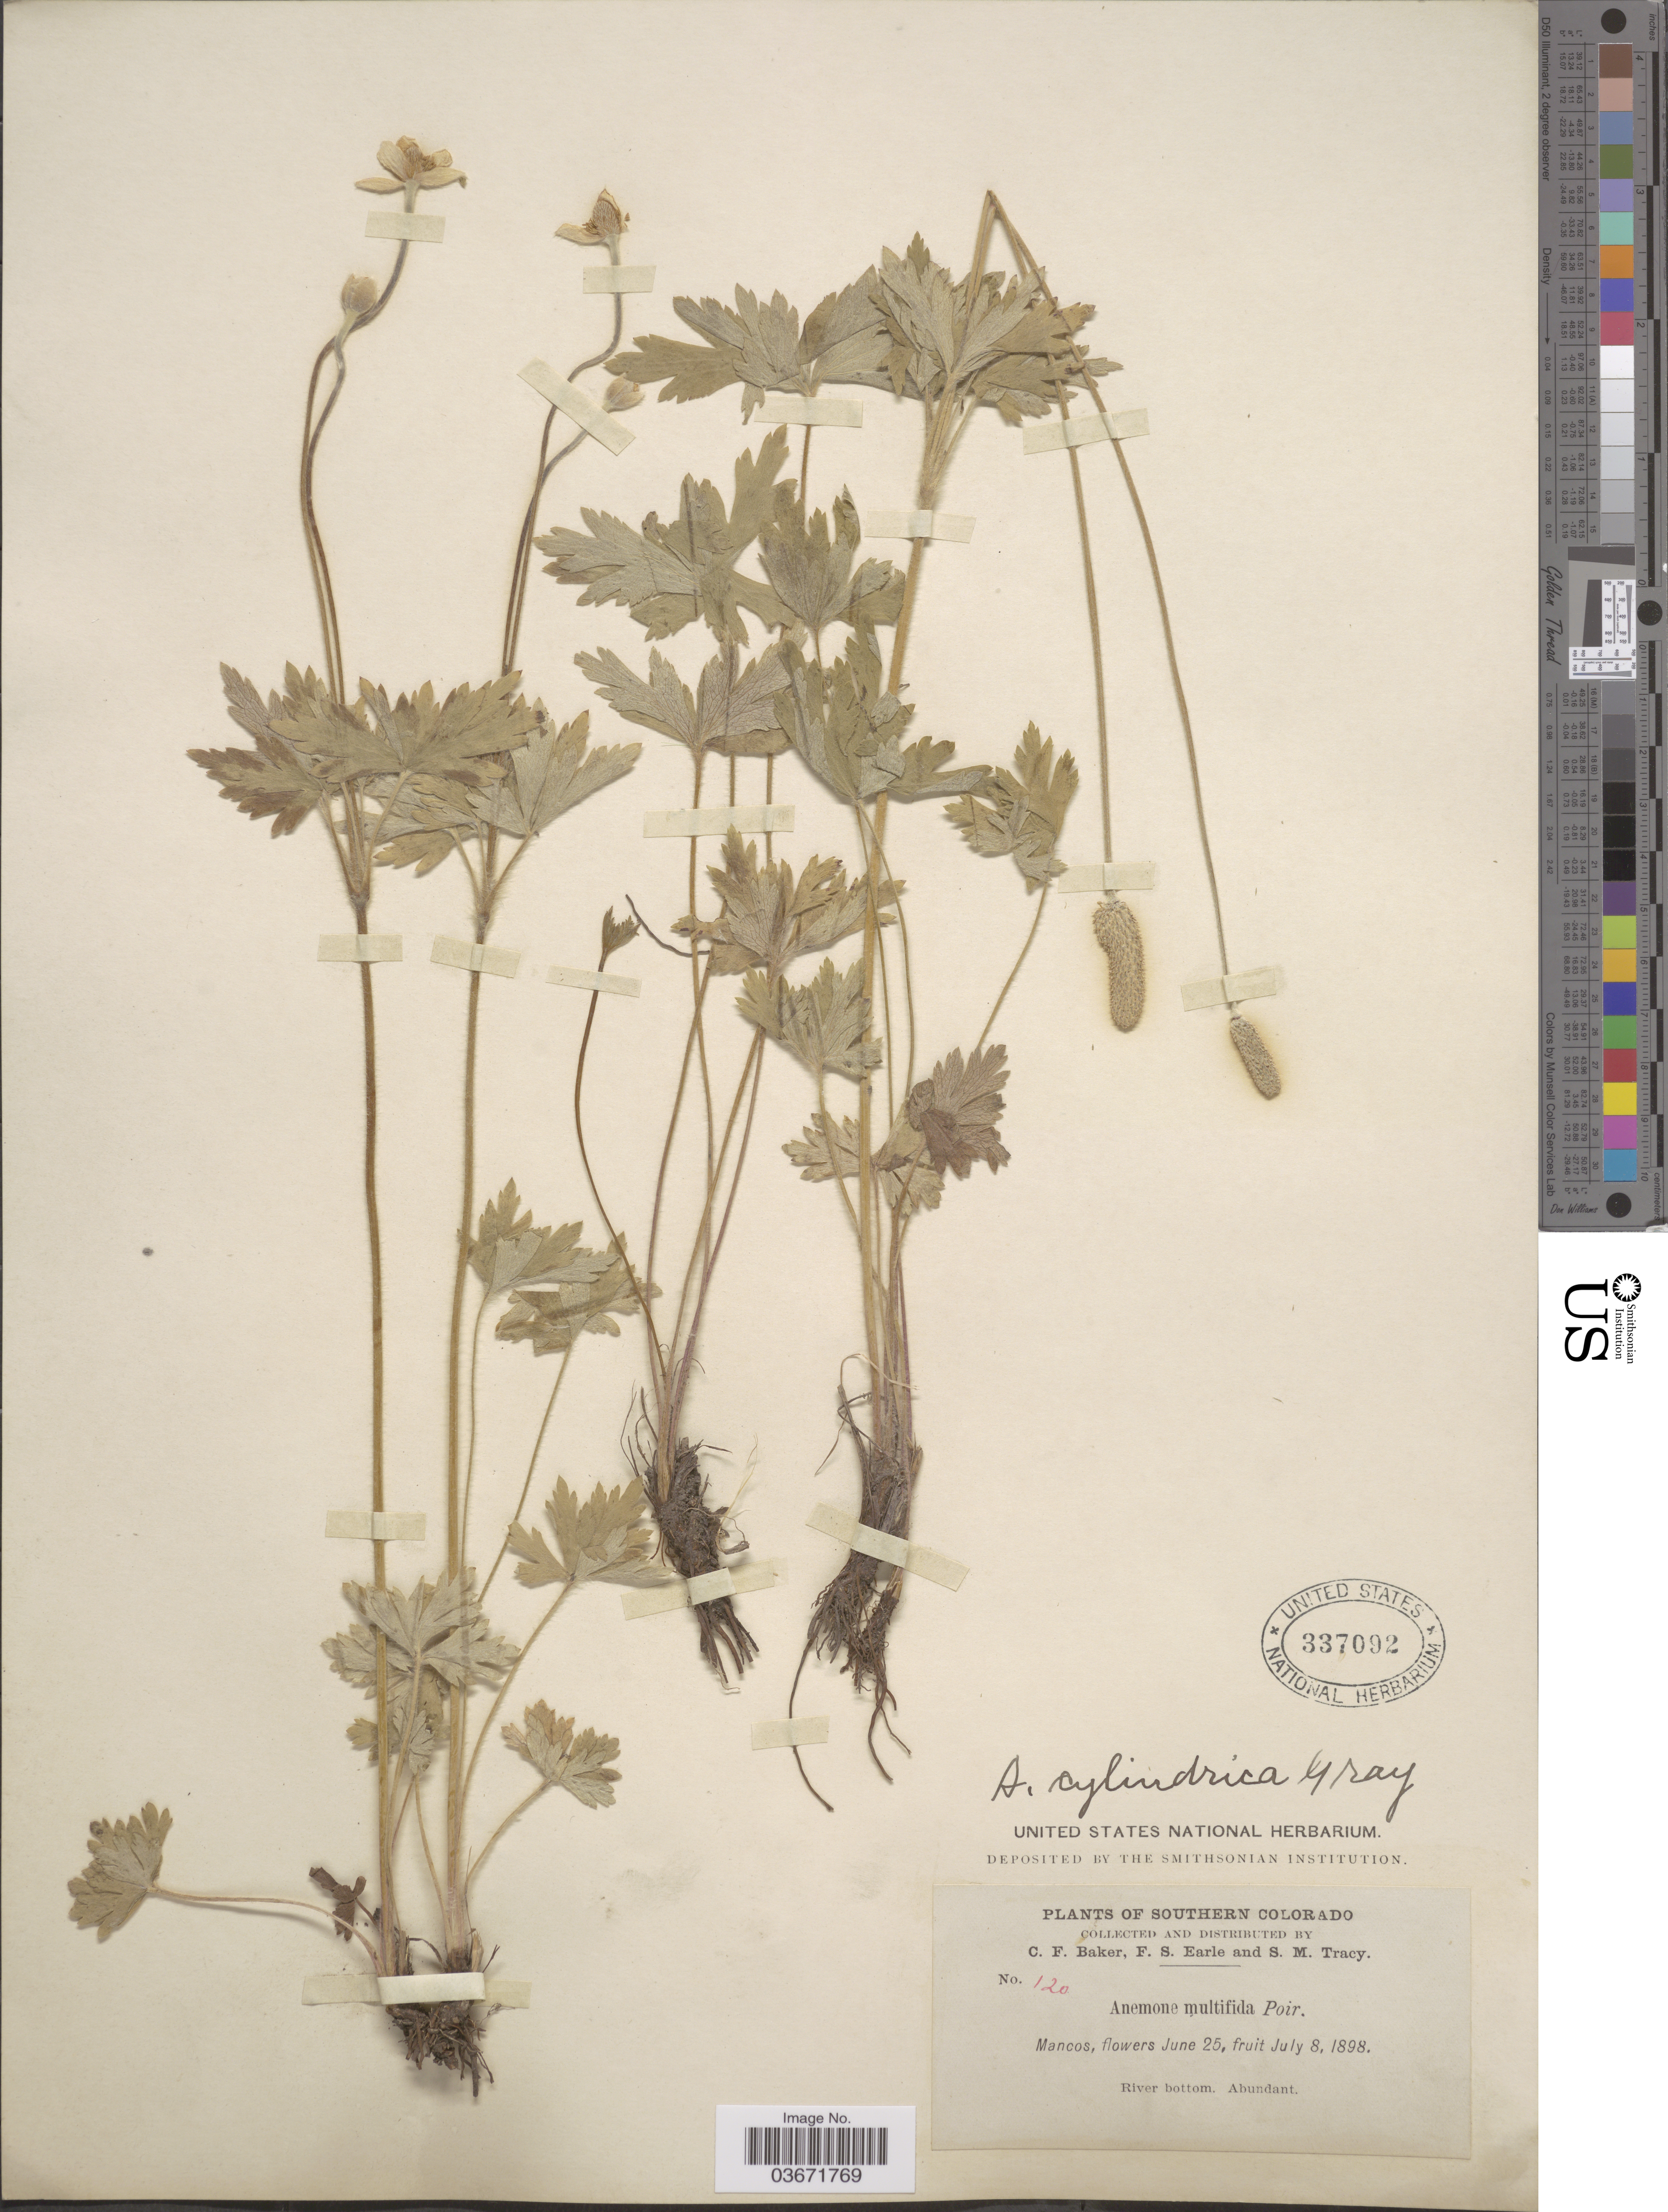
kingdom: Plantae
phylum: Tracheophyta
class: Magnoliopsida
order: Ranunculales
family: Ranunculaceae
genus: Anemone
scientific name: Anemone cylindrica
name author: A. Gray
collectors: C. F. Baker, F. S. Earle & S. M. Tracy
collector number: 120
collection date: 1898-06-25/1898-07-08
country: United States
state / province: Colorado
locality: Southern Colorado. Mancos.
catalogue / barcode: US 337092